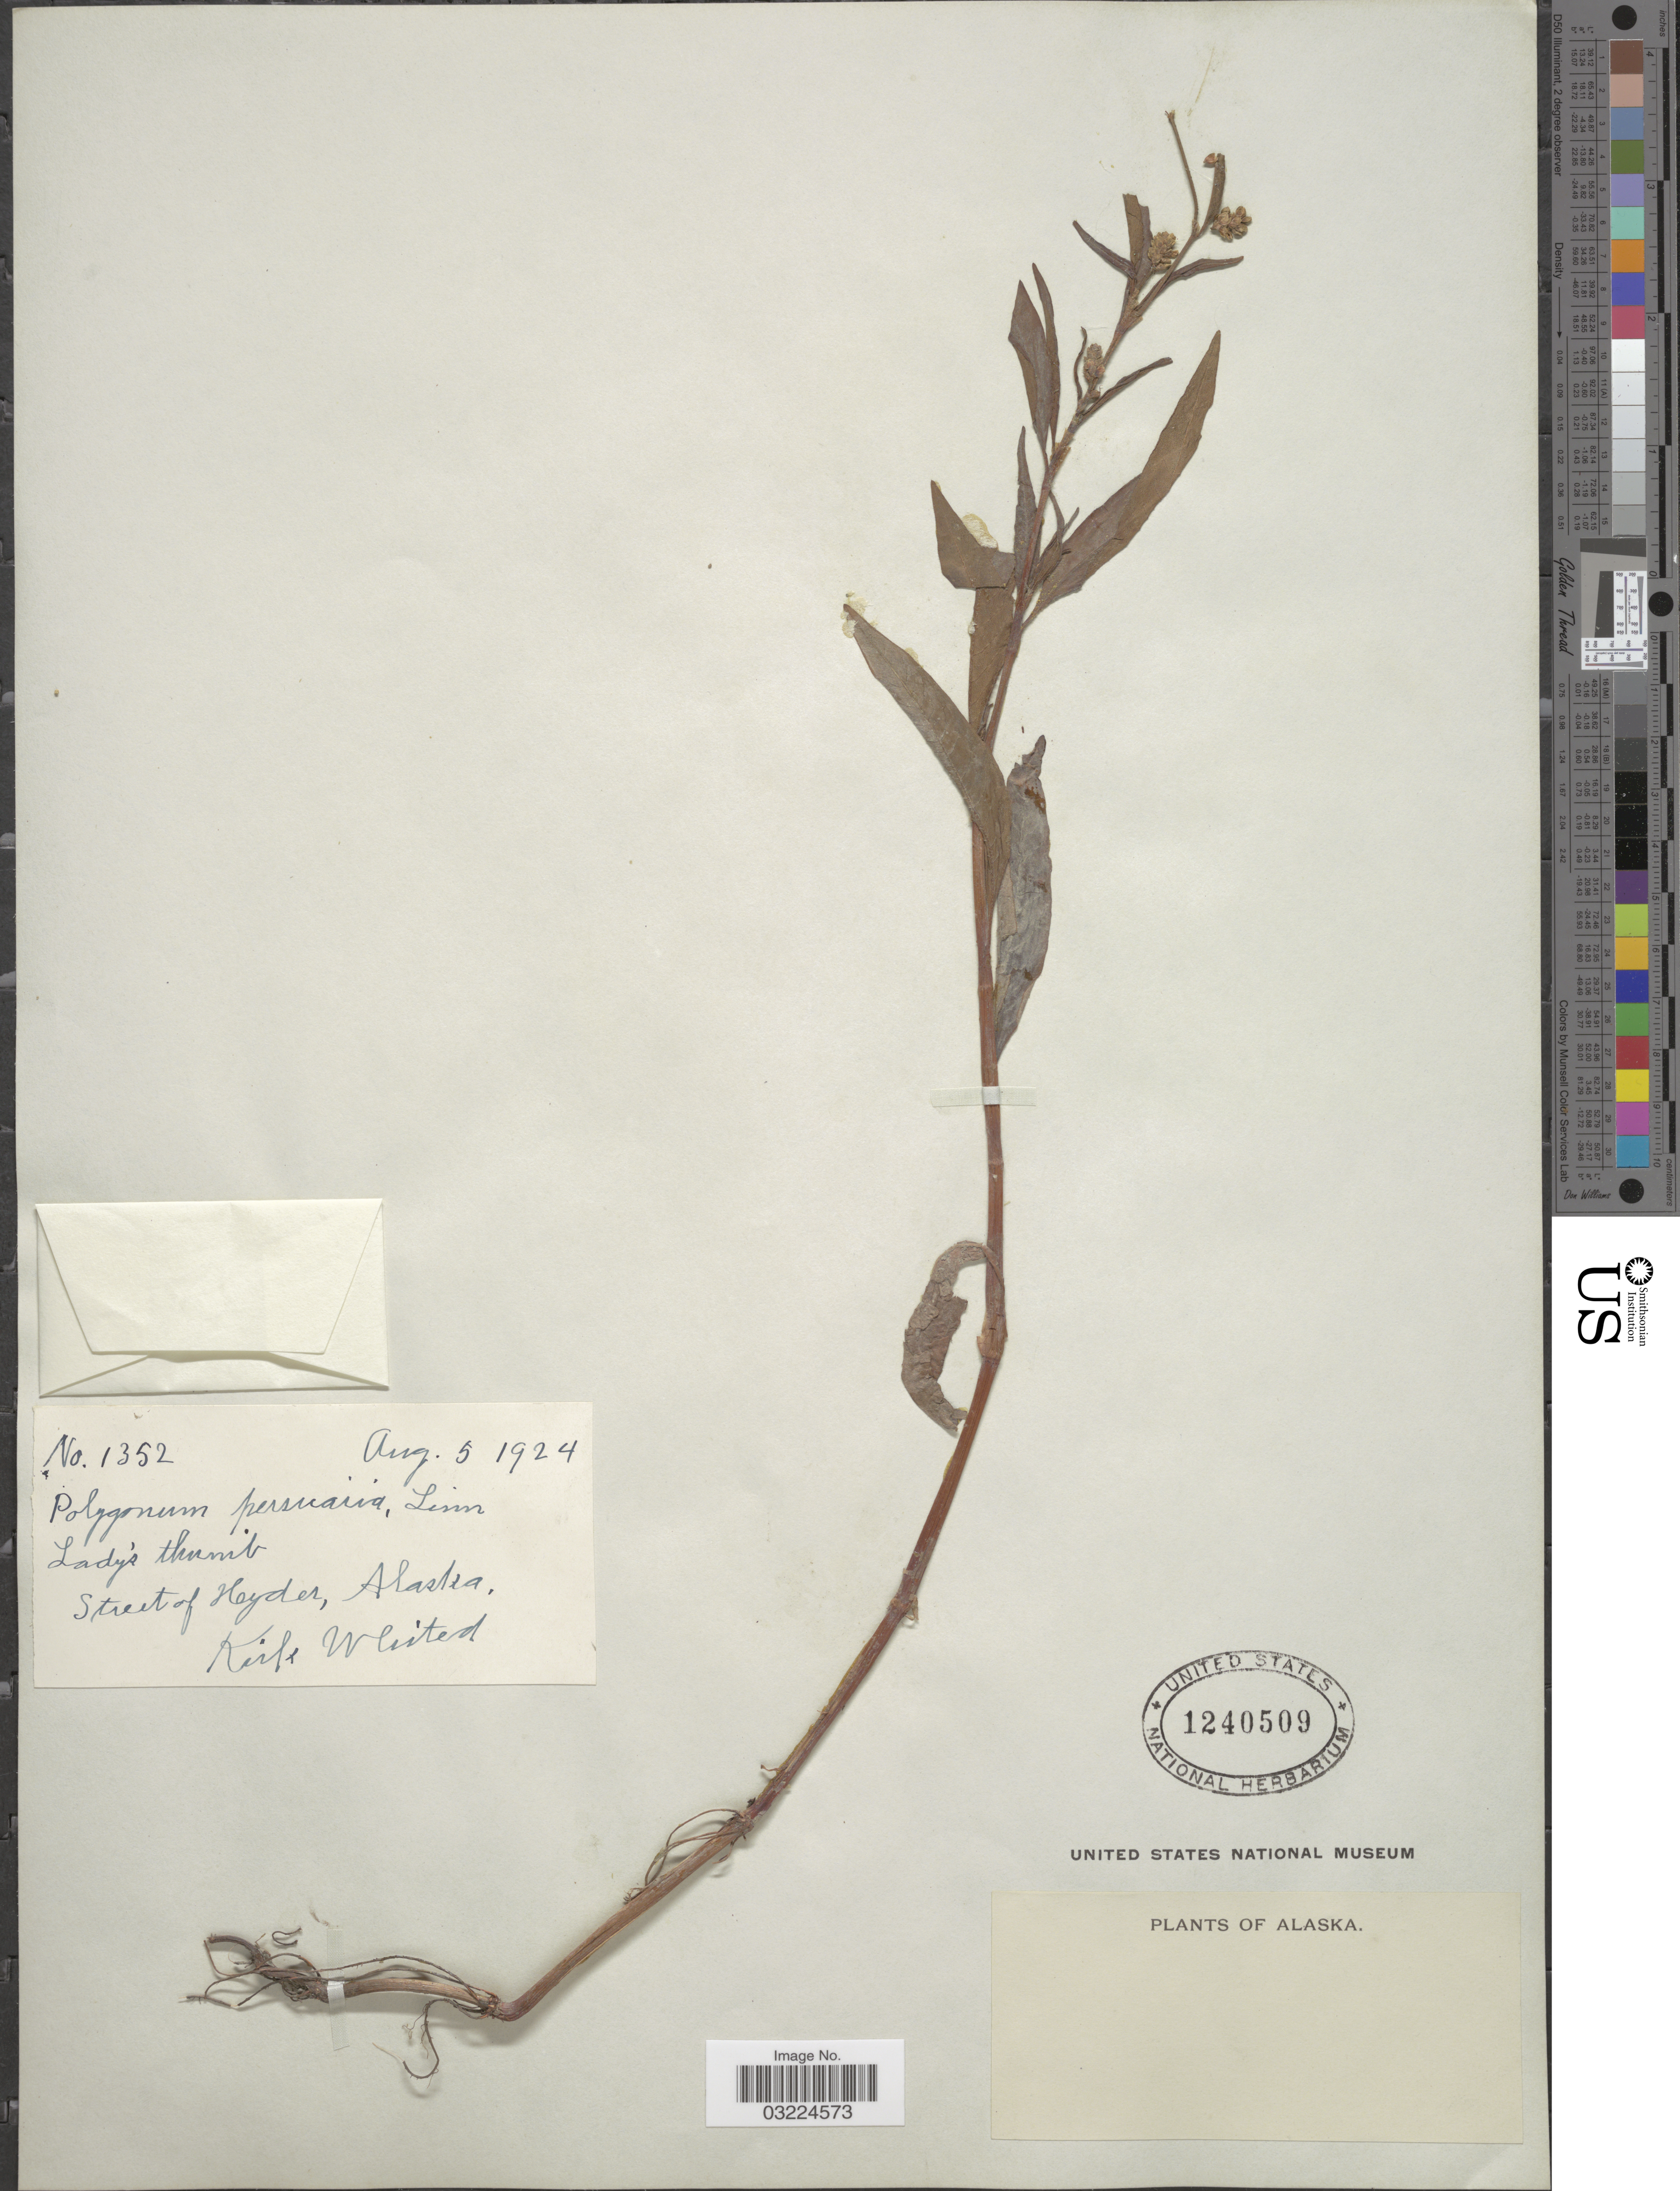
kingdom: Plantae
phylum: Tracheophyta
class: Magnoliopsida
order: Caryophyllales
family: Polygonaceae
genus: Persicaria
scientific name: Persicaria lapathifolia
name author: (L.) Delarbre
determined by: Atha, D. E.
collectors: K. Whited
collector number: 1352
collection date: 1924-08-05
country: United States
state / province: Alaska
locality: Lady's thumb. Street of Hayder.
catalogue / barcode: US 1240509